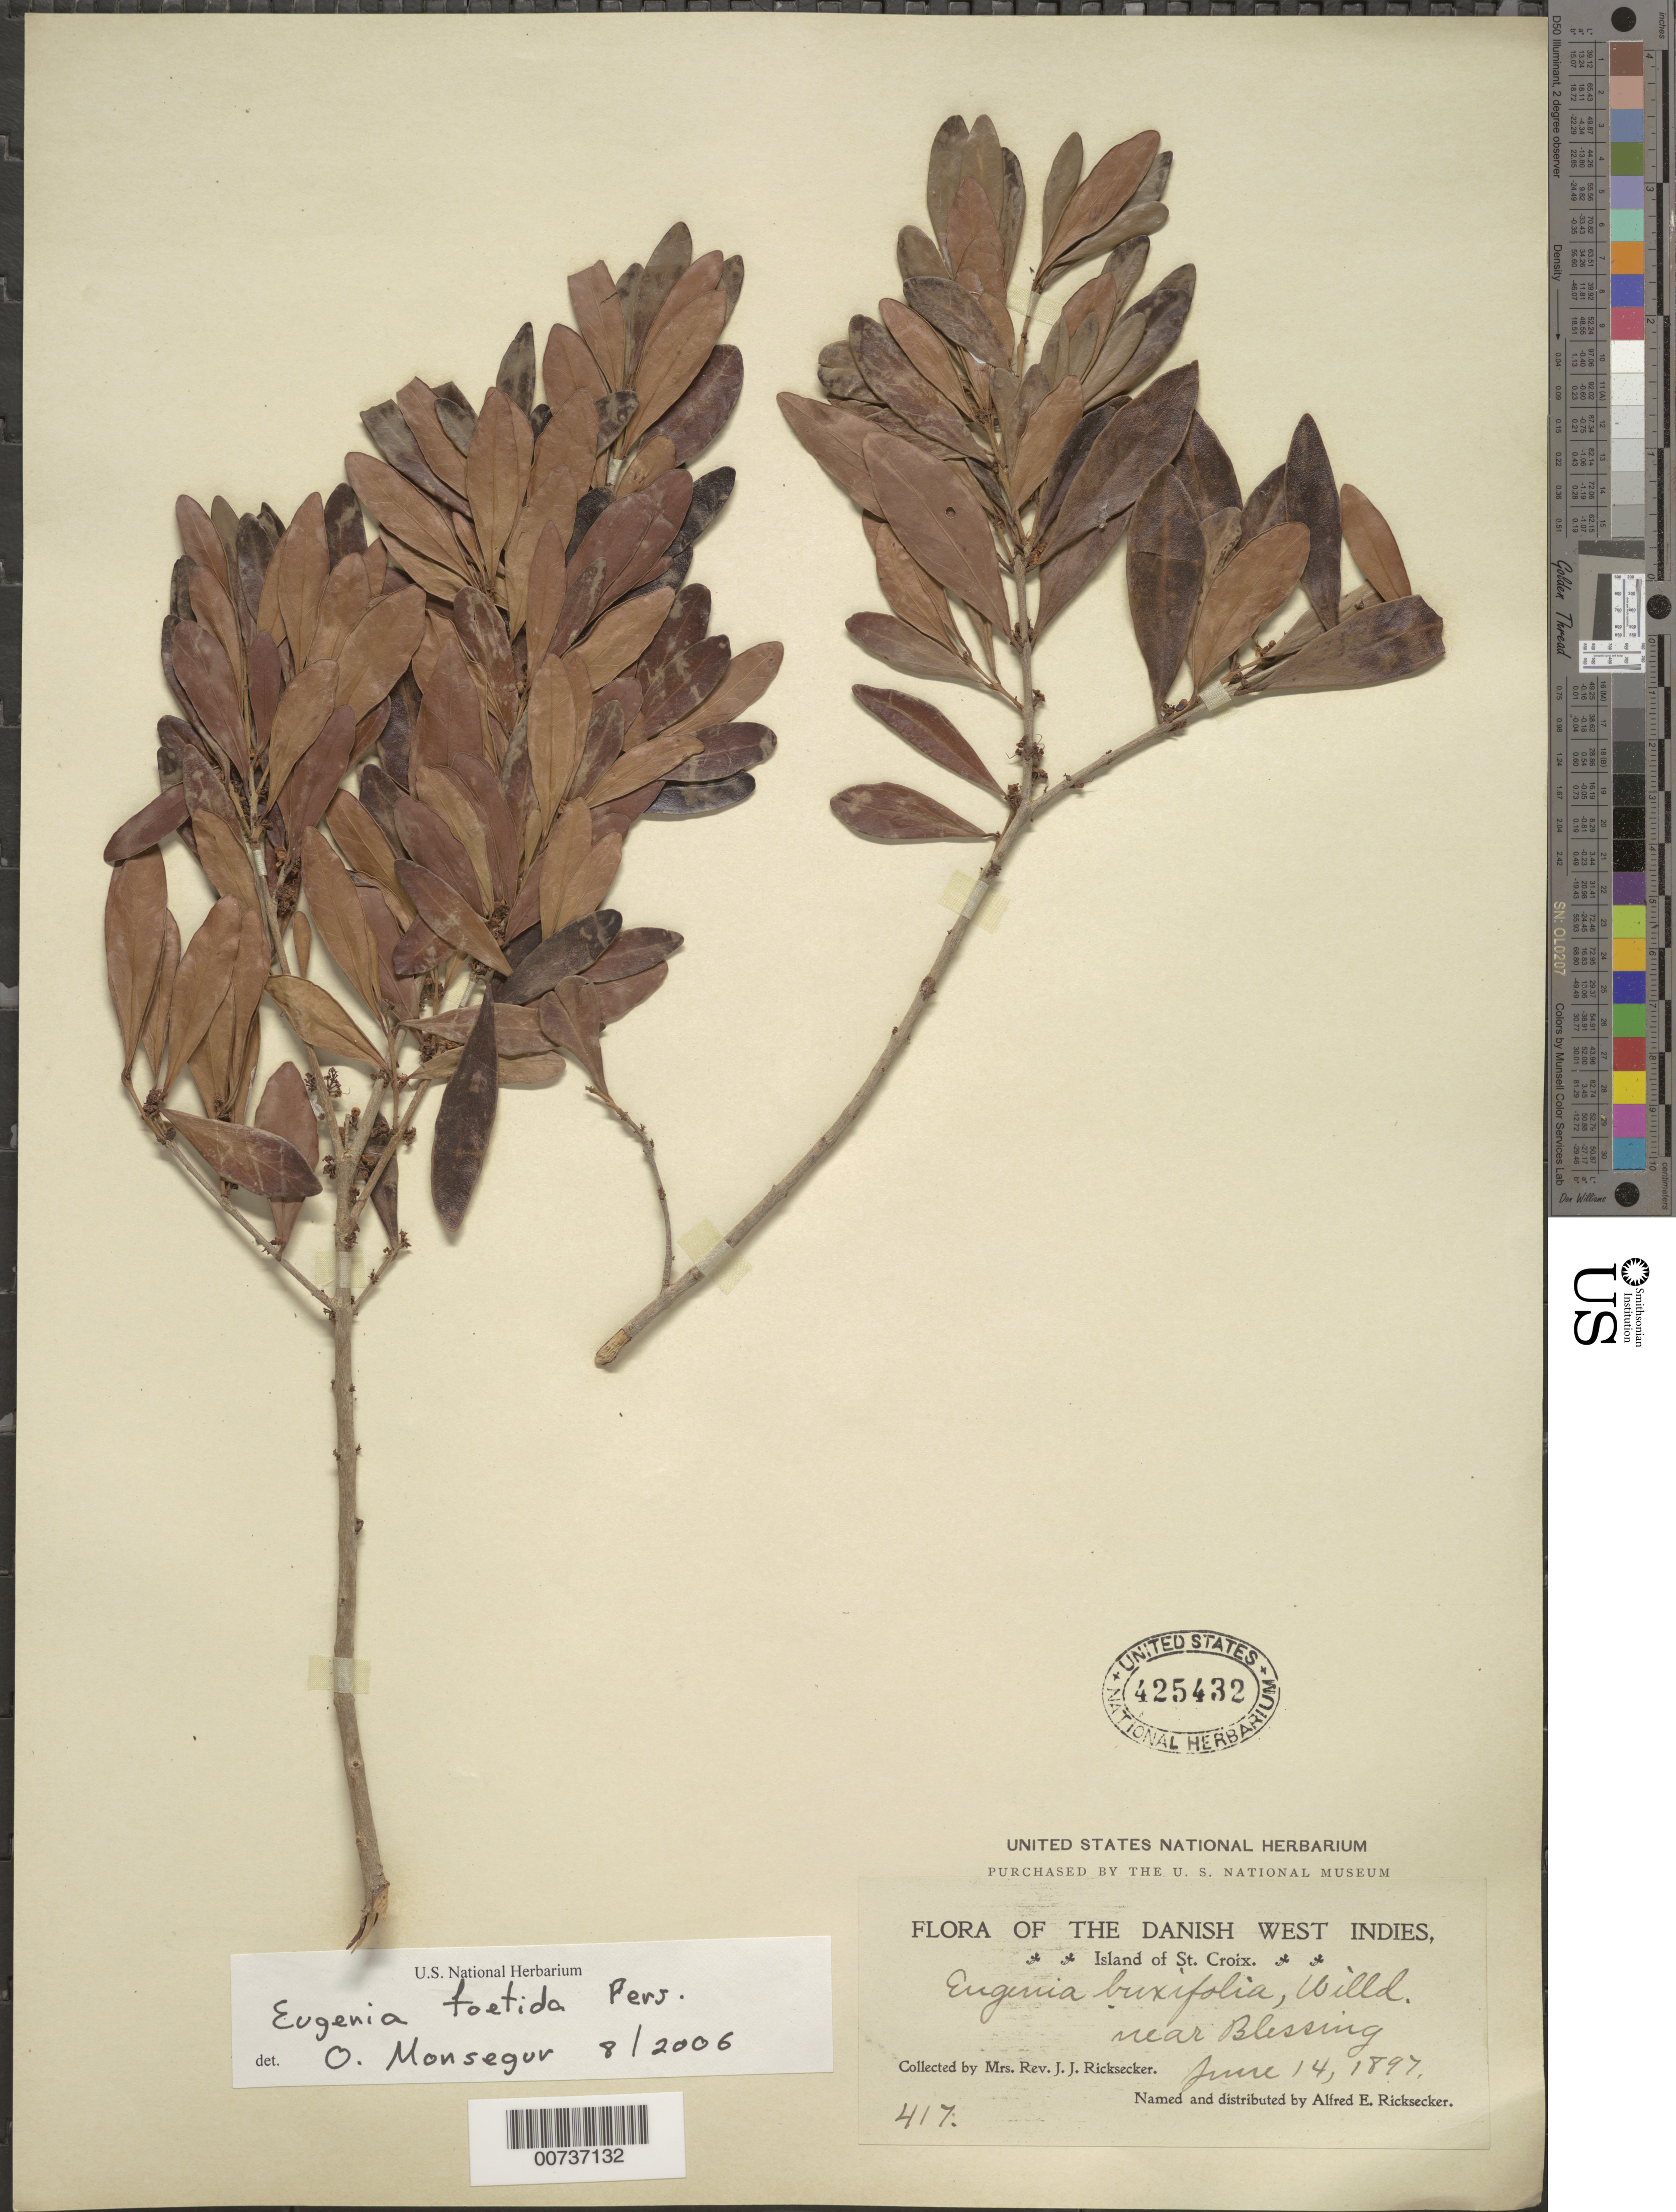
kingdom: Plantae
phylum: Tracheophyta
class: Magnoliopsida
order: Myrtales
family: Myrtaceae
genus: Eugenia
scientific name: Eugenia monticola var. monticola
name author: (Sw.) DC.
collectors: L. A. Ricksecker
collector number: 417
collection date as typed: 14 Jun 1897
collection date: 1897-06-14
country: U.S. Virgin Islands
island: St. Croix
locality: Near Bleesing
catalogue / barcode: US 425432